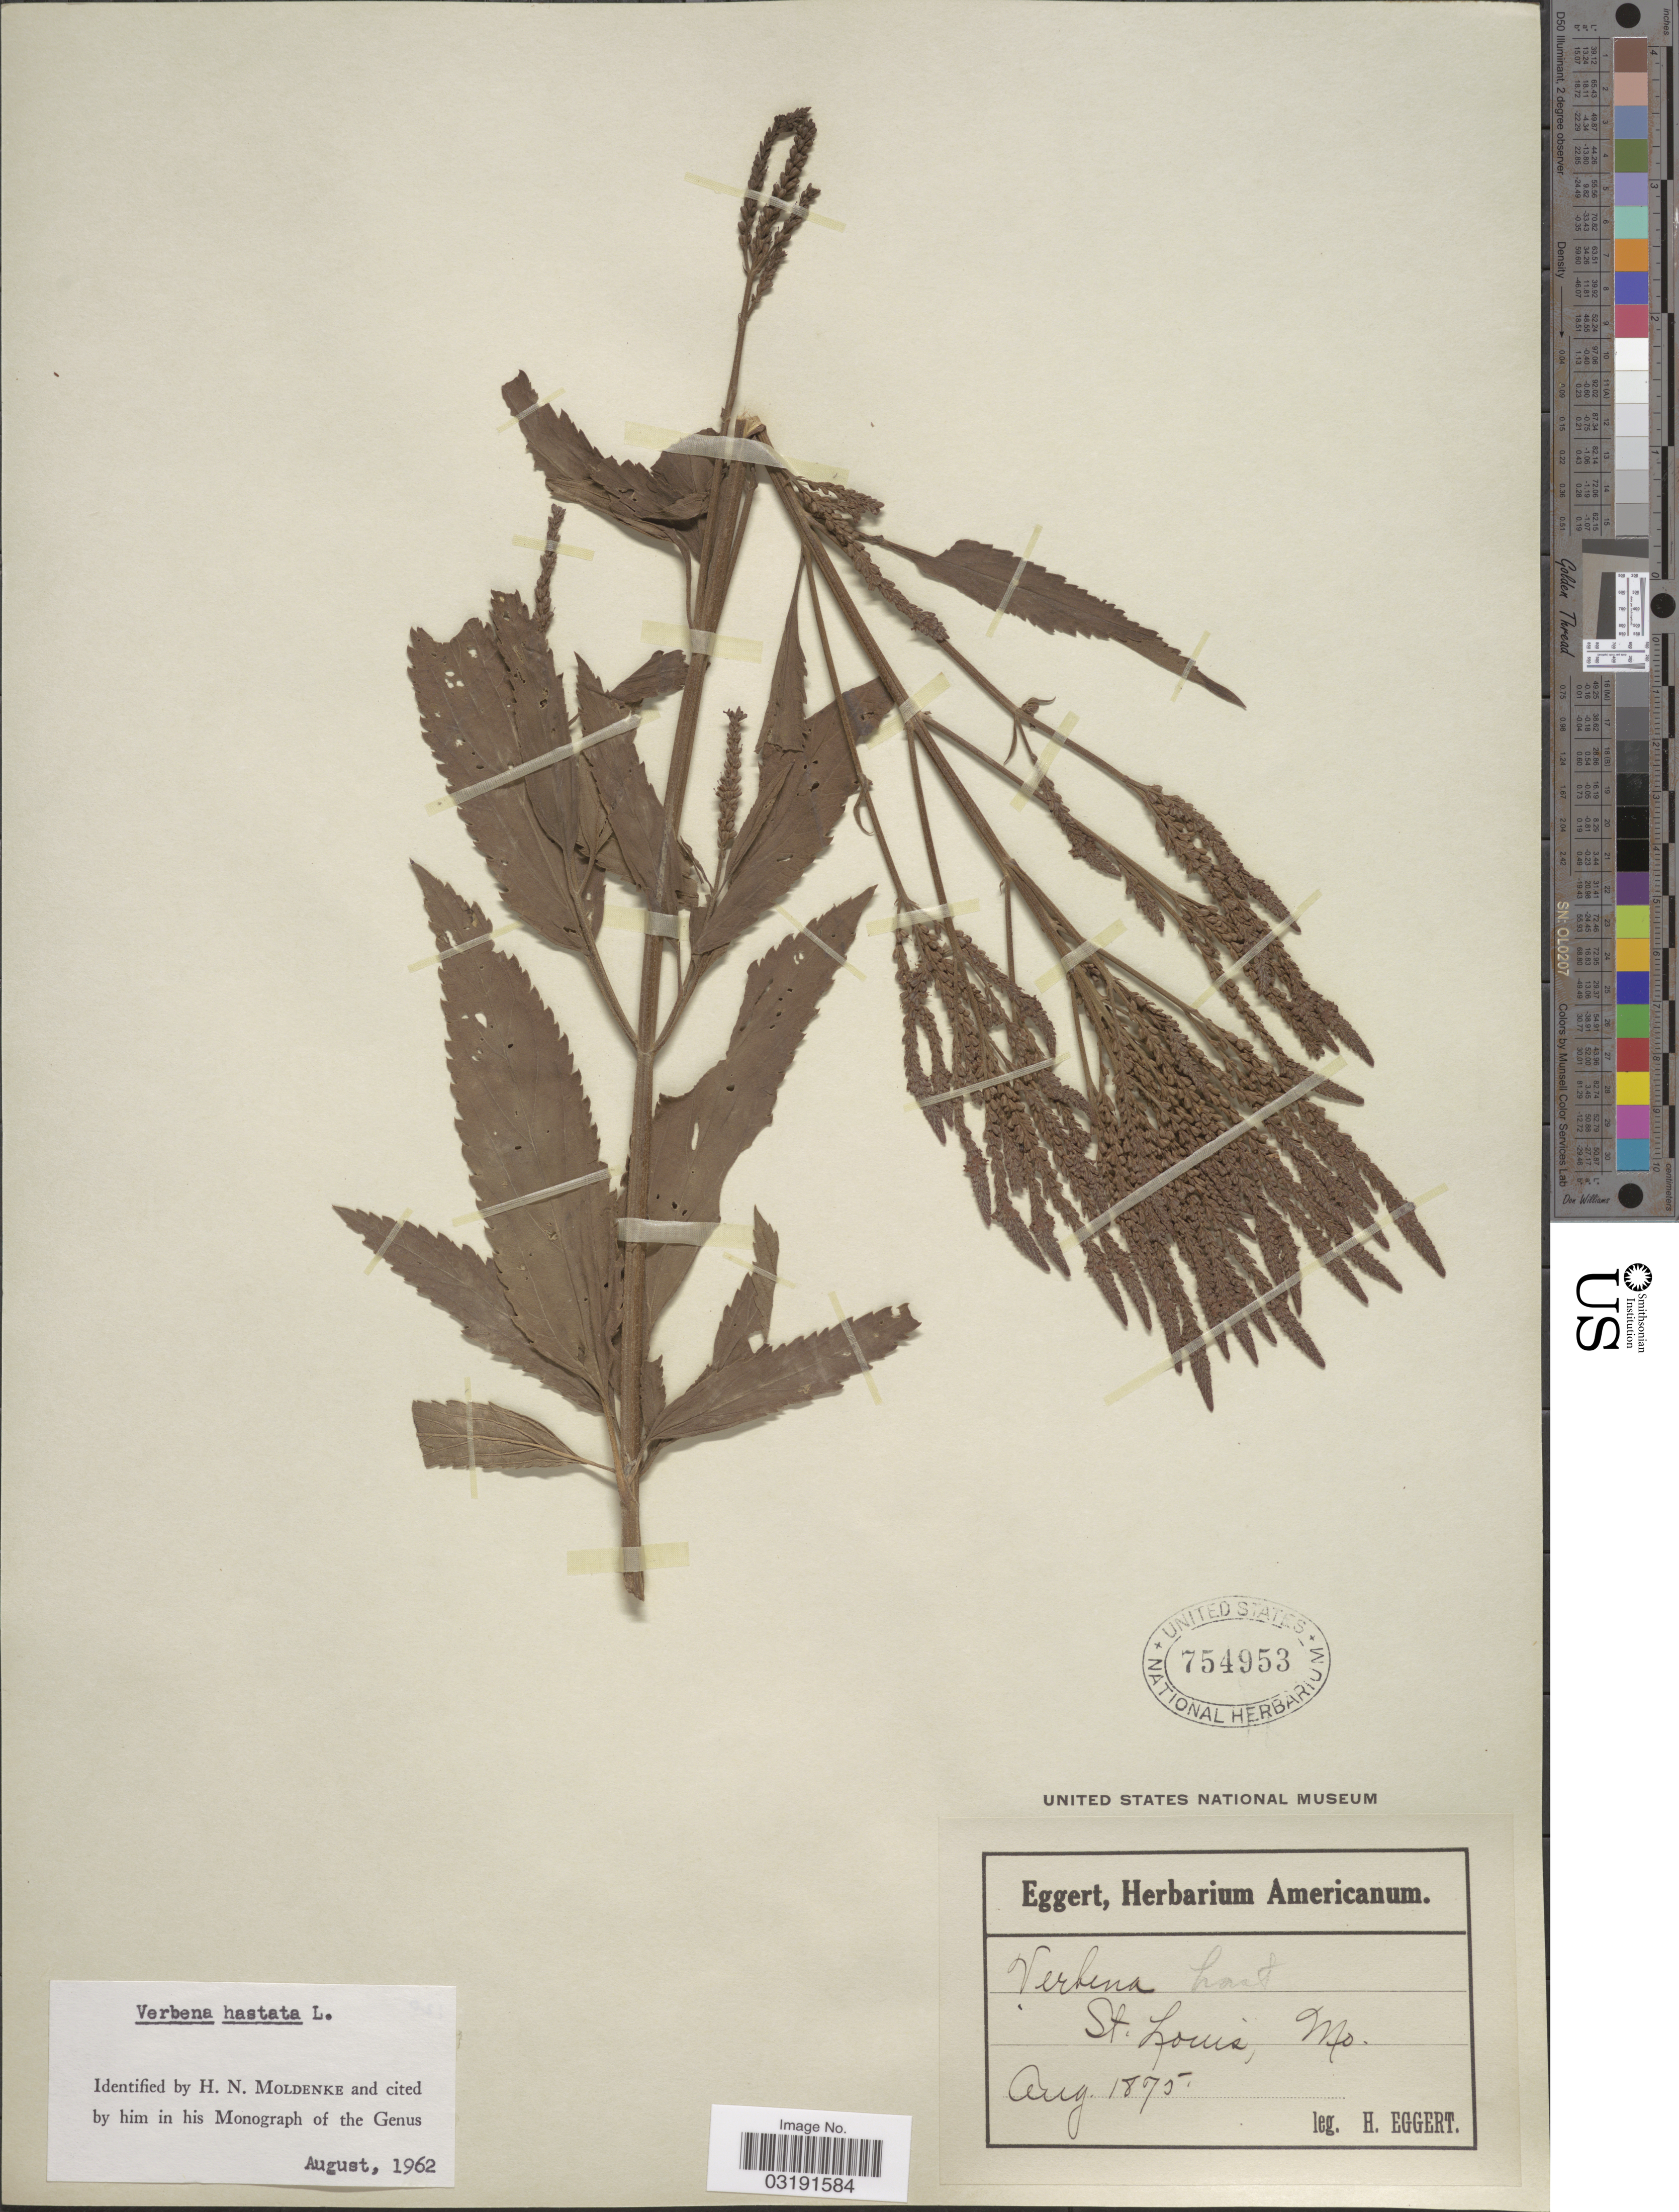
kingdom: Plantae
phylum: Tracheophyta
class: Magnoliopsida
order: Lamiales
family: Verbenaceae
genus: Verbena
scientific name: Verbena hastata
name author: L.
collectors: H. Eggert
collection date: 1875-08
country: United States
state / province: Missouri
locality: St. Louis.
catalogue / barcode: US 754953